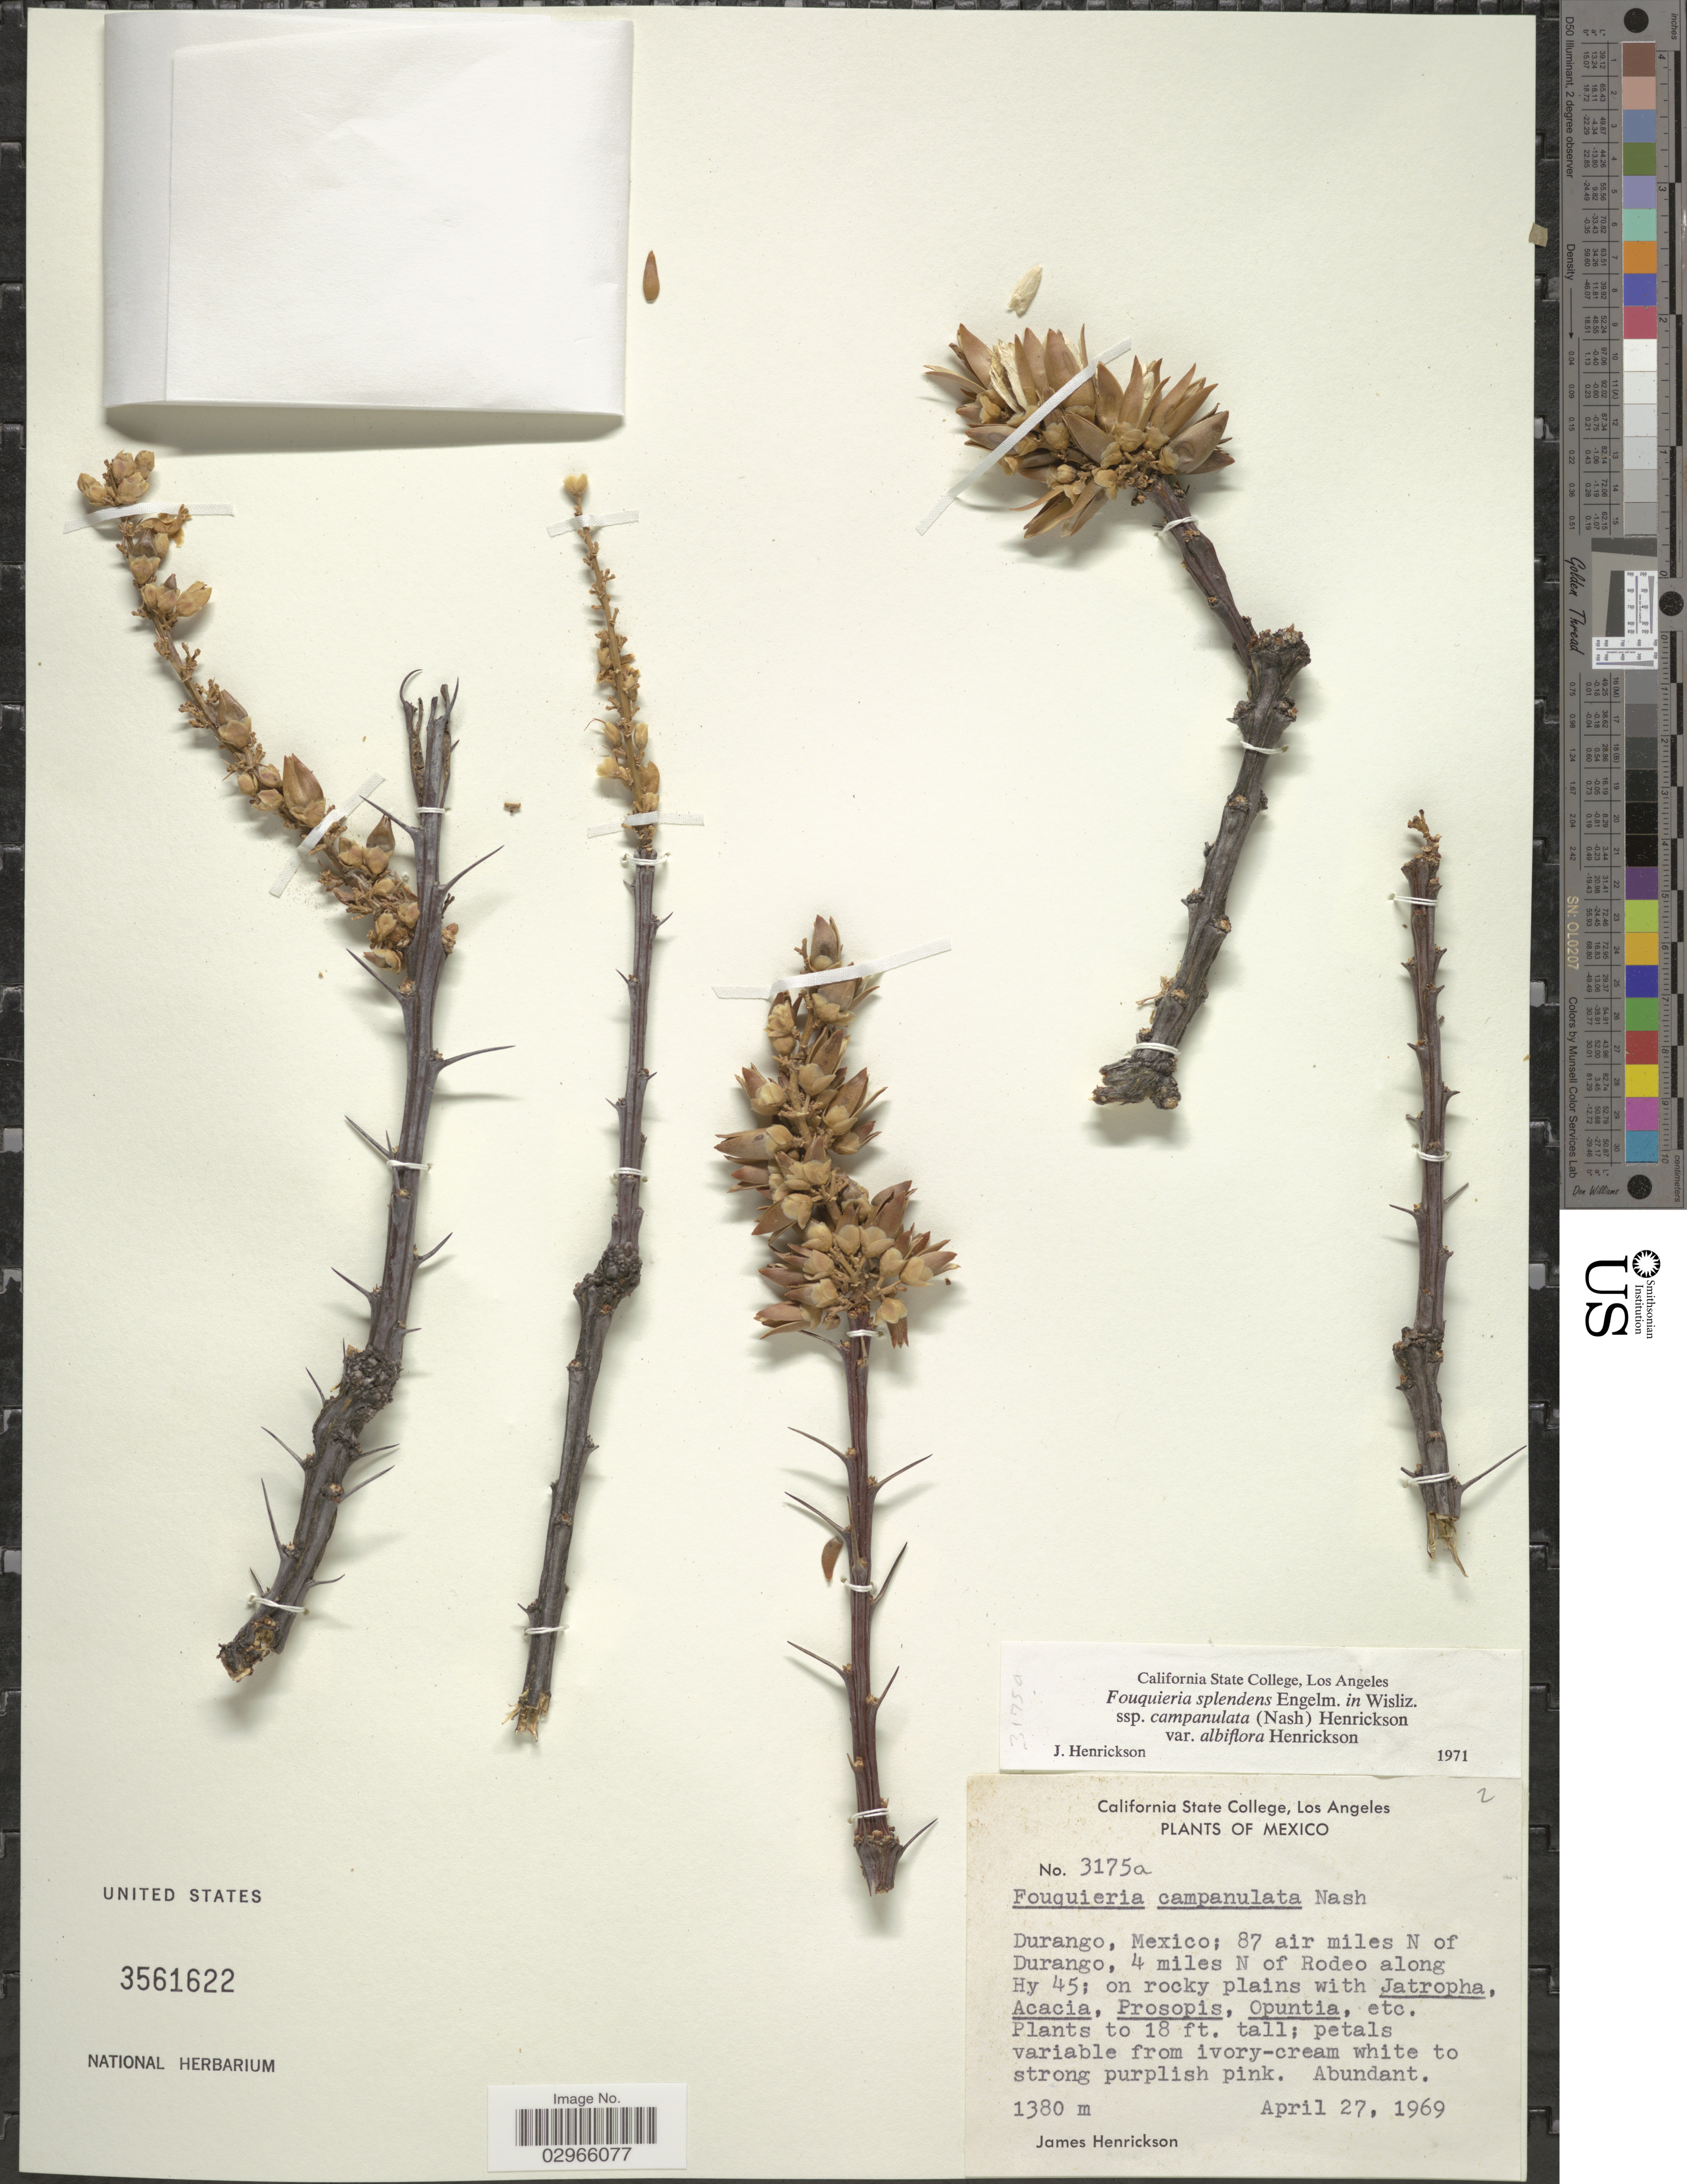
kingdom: Plantae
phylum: Tracheophyta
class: Magnoliopsida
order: Ericales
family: Fouquieriaceae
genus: Fouquieria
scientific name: Fouquieria splendens var. albiflora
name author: Henrickson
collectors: J. Henrickson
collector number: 3175a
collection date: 1969-04-27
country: Mexico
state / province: Durango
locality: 87 air miles N of Durango, 4 miles N of Rodeo along Hy 45.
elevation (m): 1380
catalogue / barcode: US 3561622